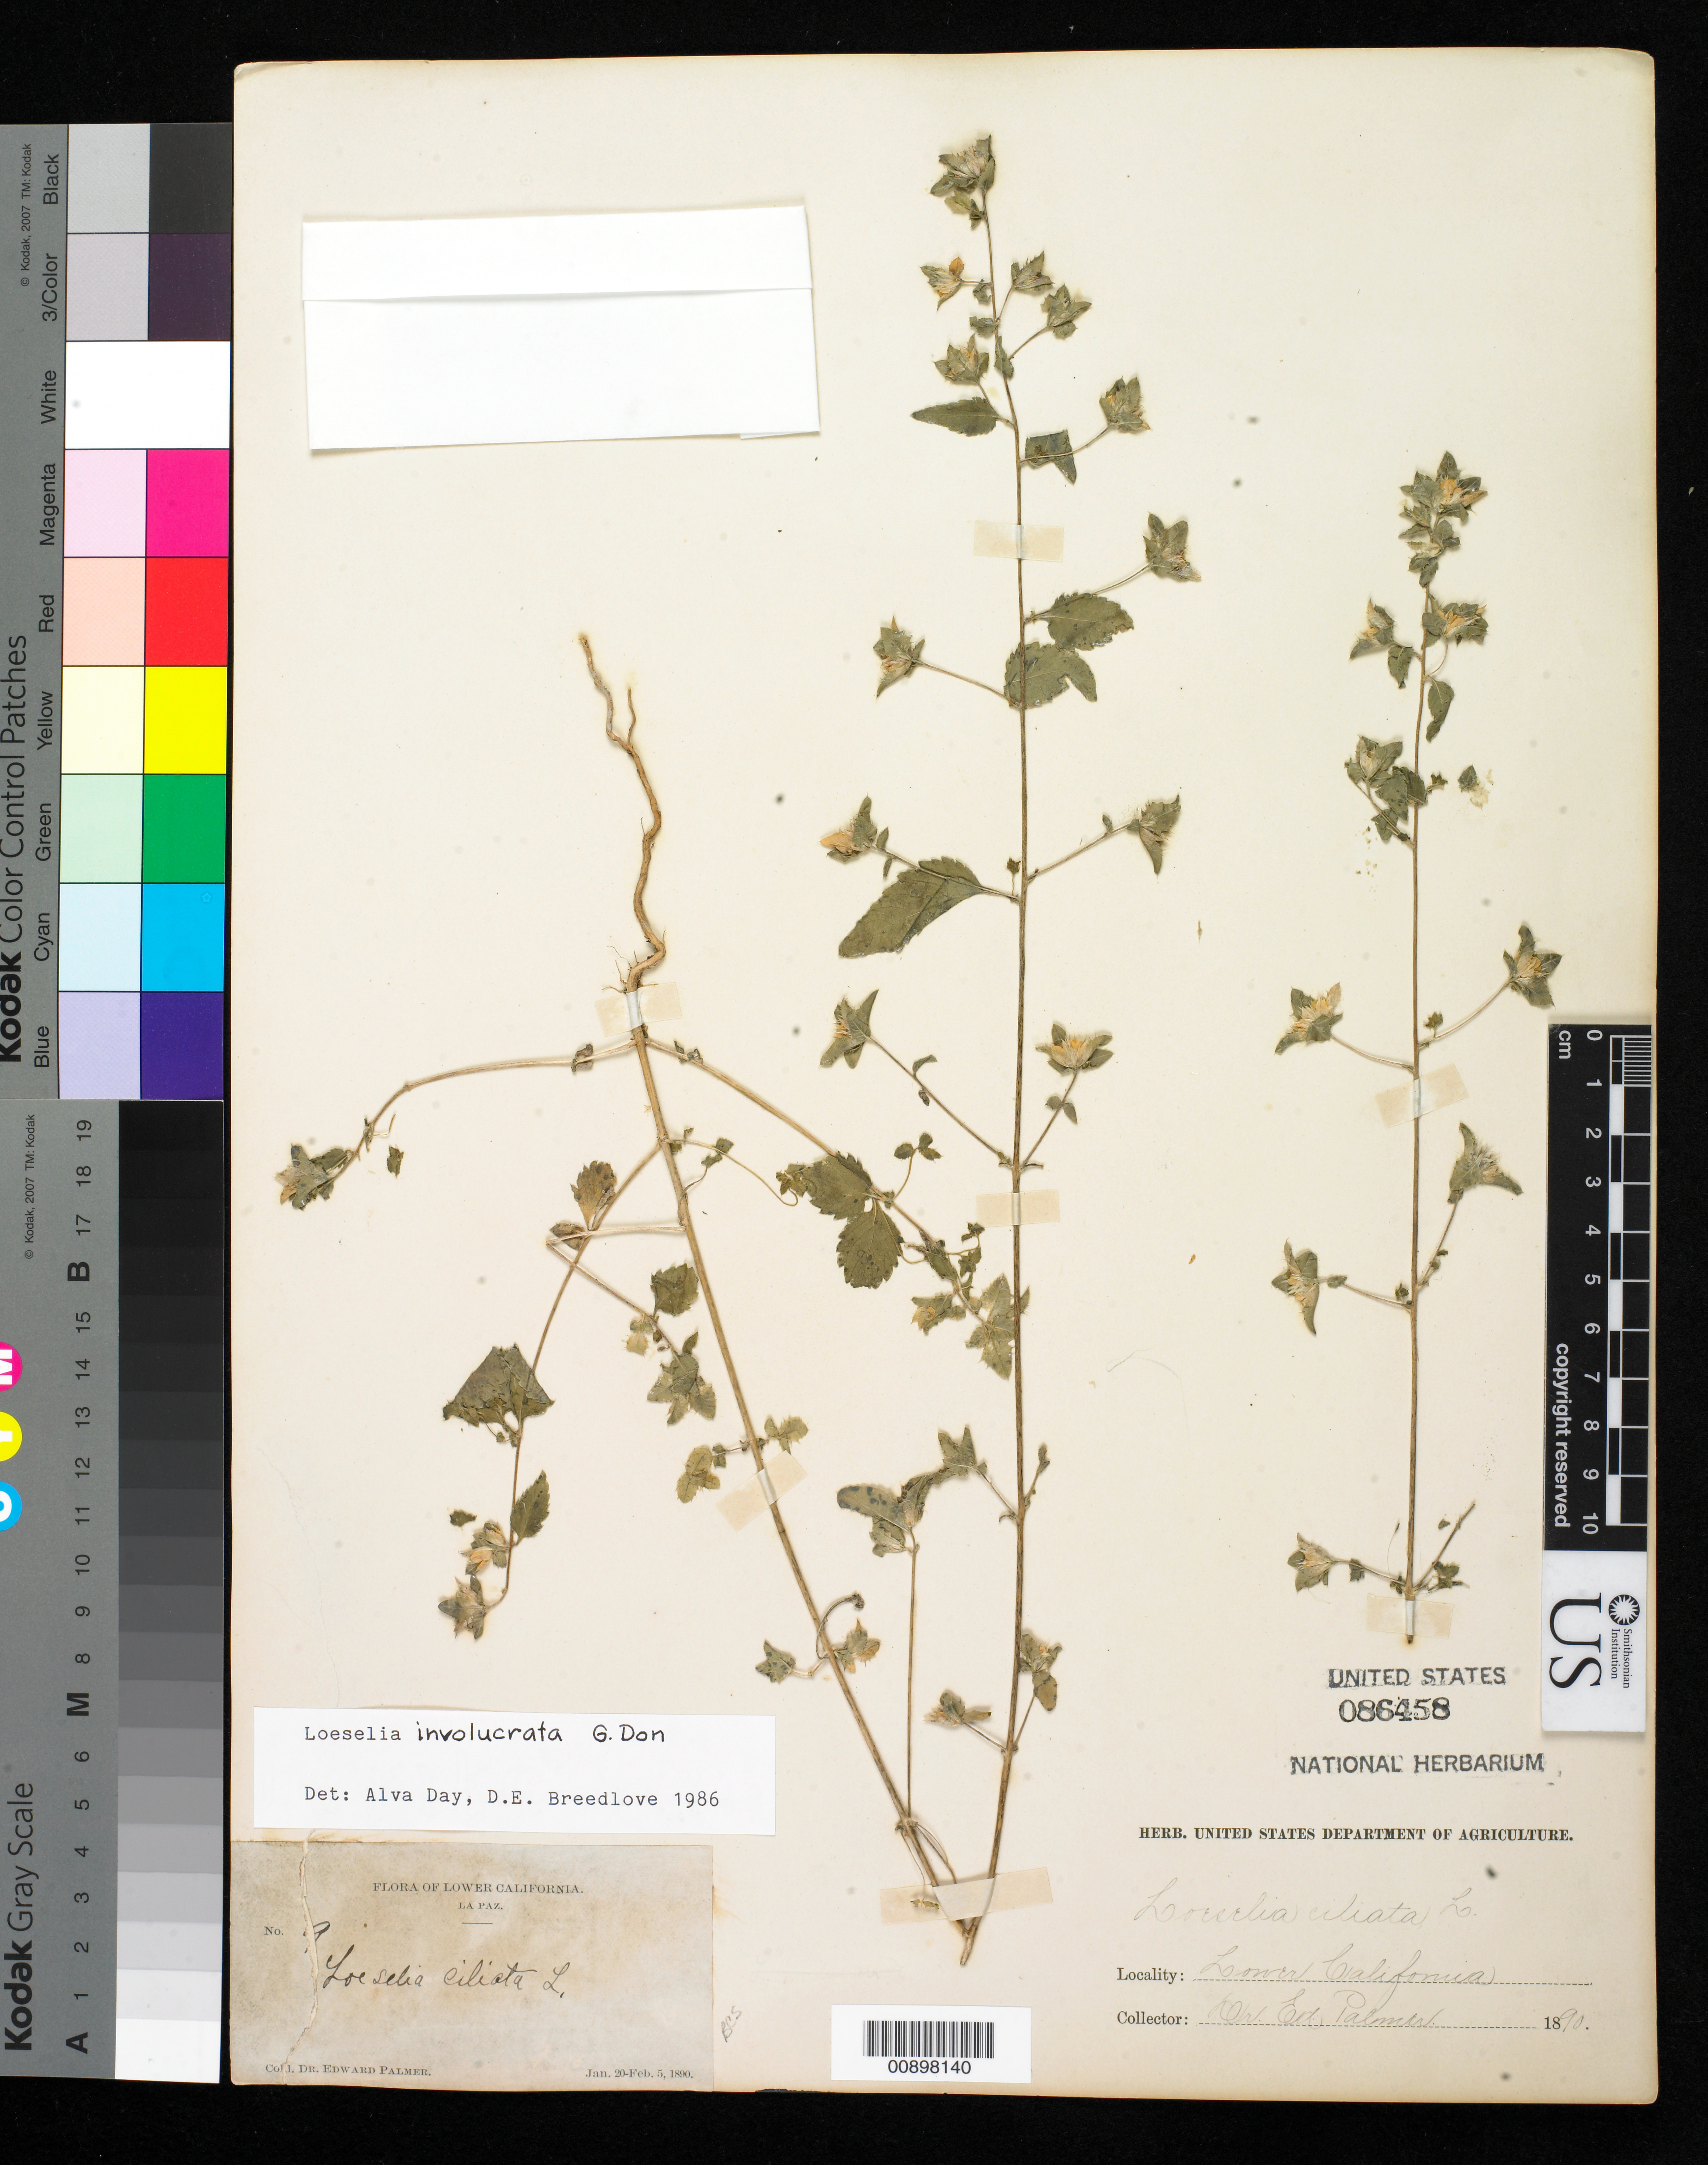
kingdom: Plantae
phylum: Tracheophyta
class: Magnoliopsida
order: Ericales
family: Polemoniaceae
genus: Loeselia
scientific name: Loeselia involucrata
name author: G. Don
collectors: E. Palmer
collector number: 9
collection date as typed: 20 Jan 1890 to 05 Feb 1890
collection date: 1890-01-20/1890-02-05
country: Mexico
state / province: Baja California Sur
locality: La Paz, Lower California.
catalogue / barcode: US 86458